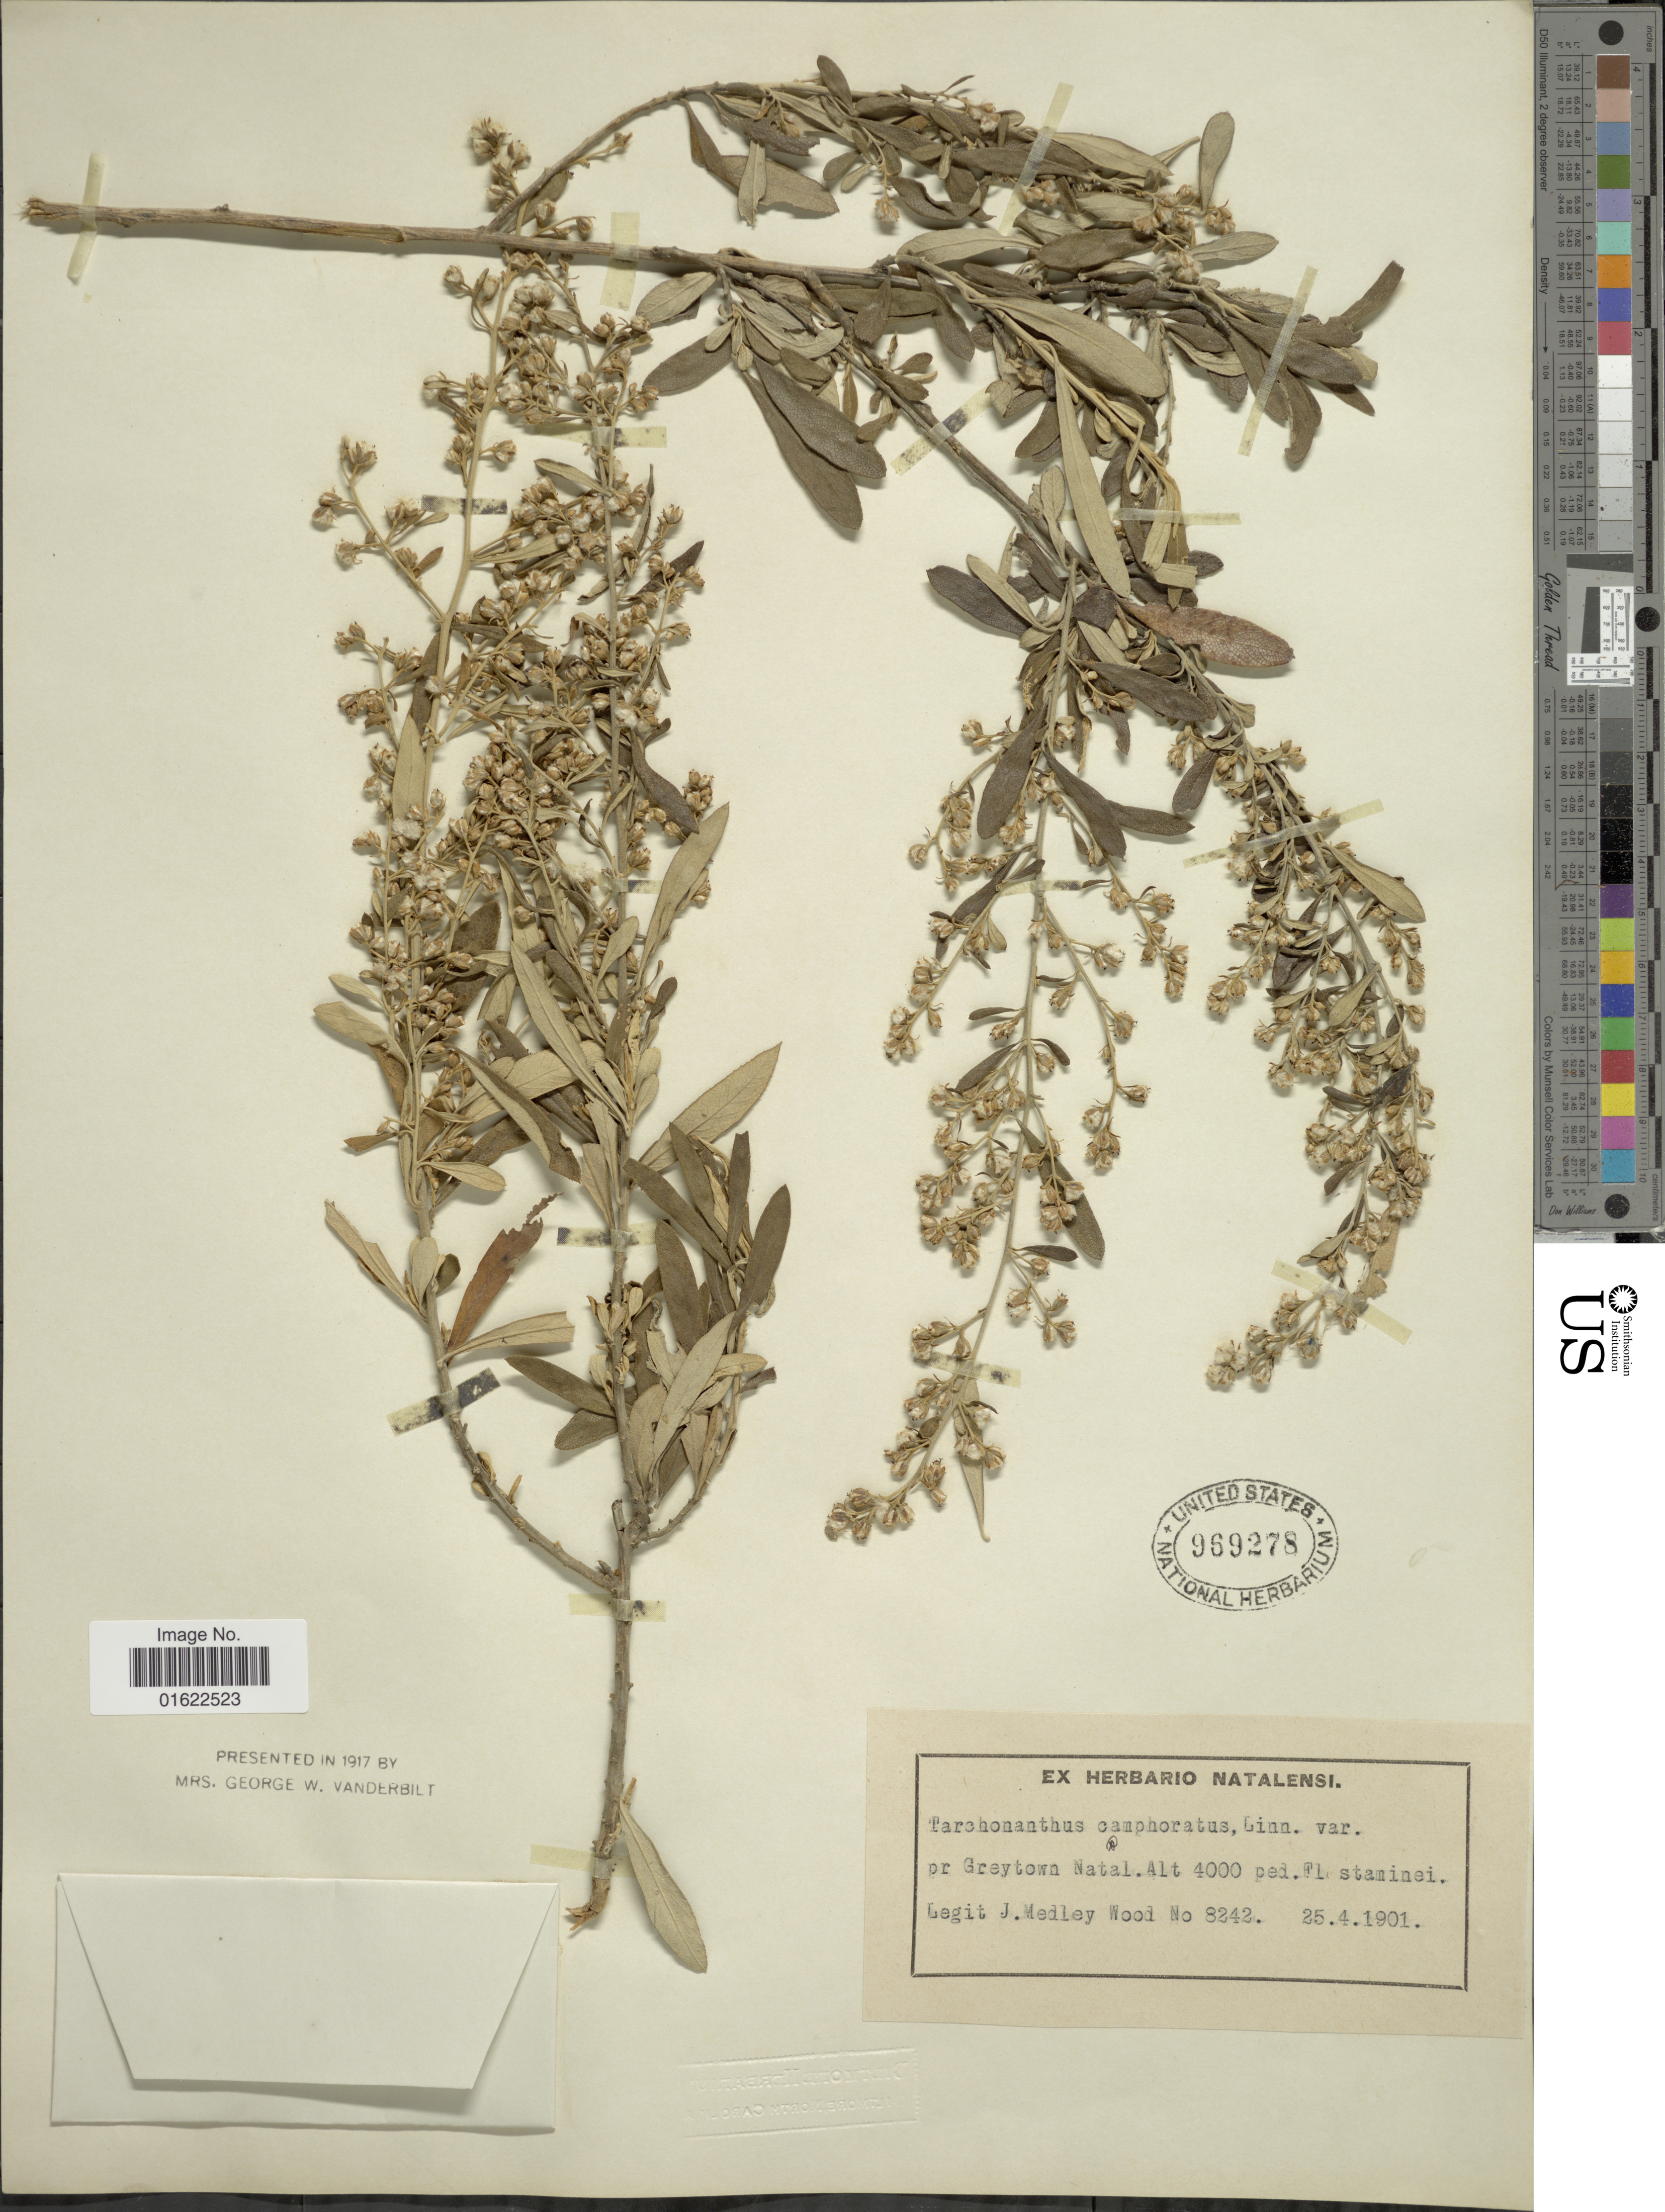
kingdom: Plantae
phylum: Tracheophyta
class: Magnoliopsida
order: Asterales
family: Asteraceae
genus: Tarchonanthus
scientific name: Tarchonanthus camphoratus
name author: L.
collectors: J. Medley Wood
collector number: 8242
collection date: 1901-04-25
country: South Africa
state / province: KwaZulu-Natal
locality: Pr Greytown Natal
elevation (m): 1219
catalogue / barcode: US 969278